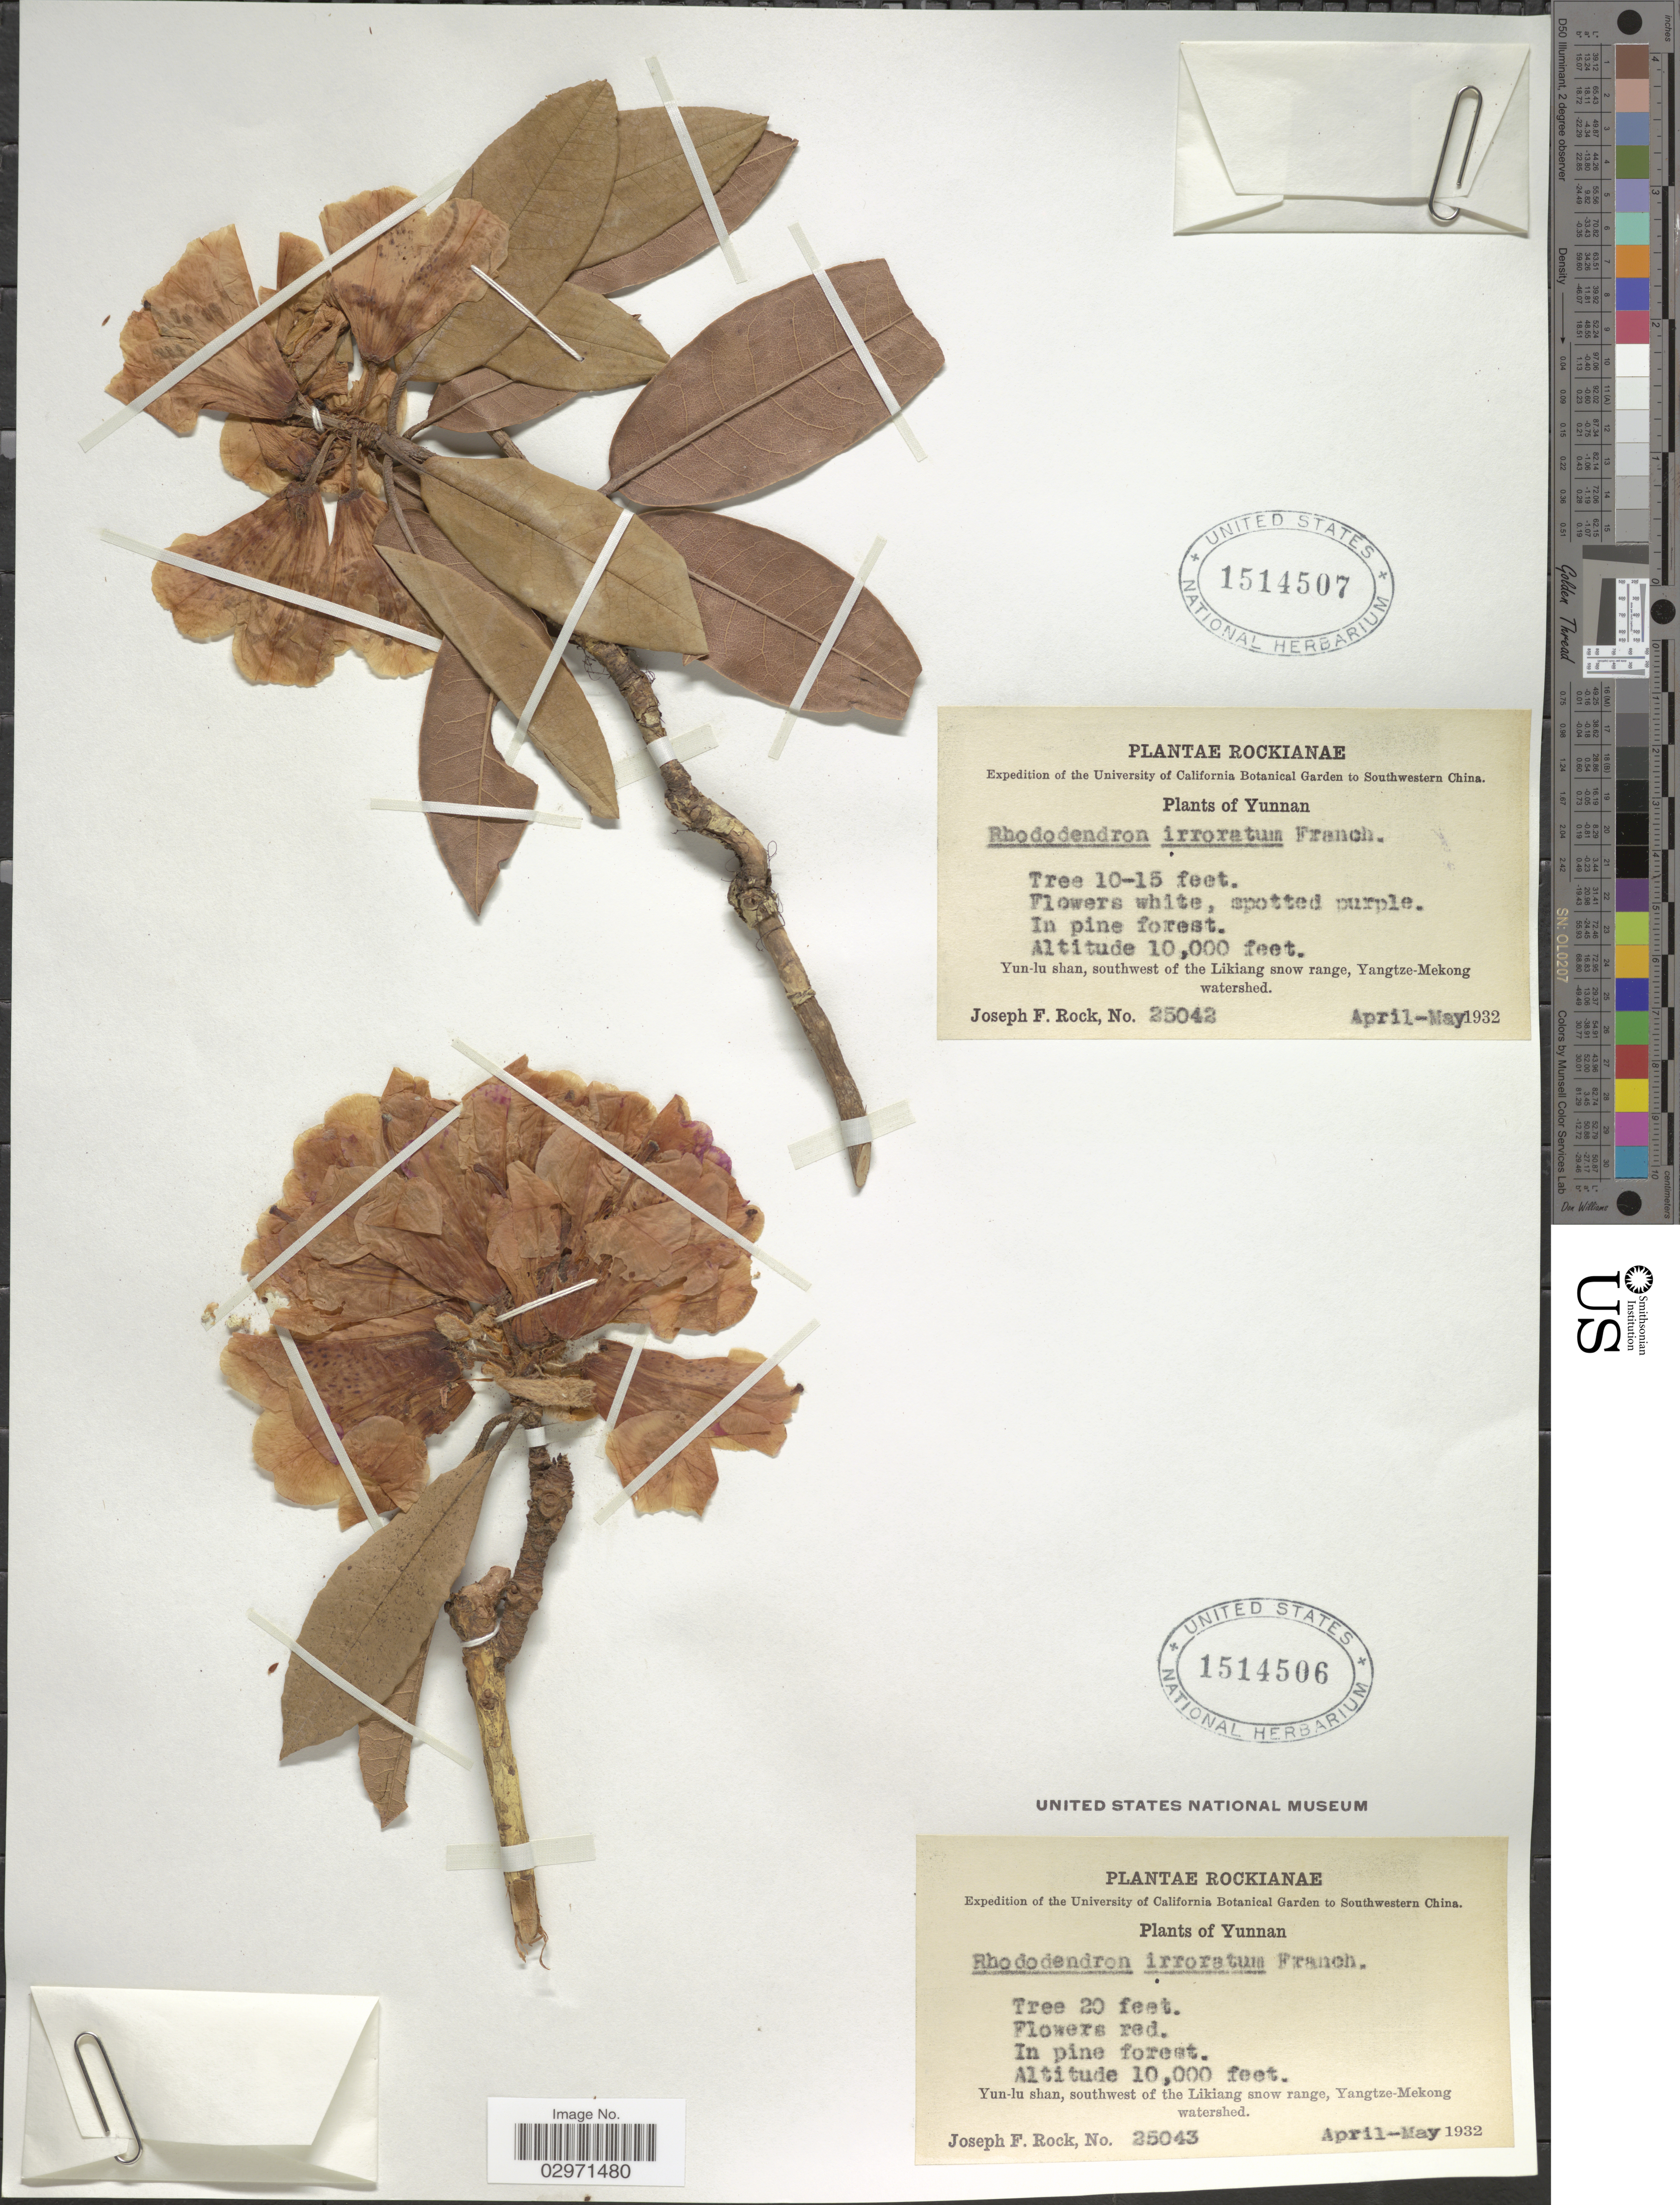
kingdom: Plantae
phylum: Tracheophyta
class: Magnoliopsida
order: Ericales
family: Ericaceae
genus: Rhododendron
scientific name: Rhododendron irroratum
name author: Franch.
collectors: J. F. Rock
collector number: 25042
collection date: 1932-04/1932-05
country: China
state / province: Yunnan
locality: Southwestern China. Yun-lu shan, southwest of the Likiang snow range, Yangtze-Mekong watershed.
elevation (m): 3048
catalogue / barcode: US 1514507-2